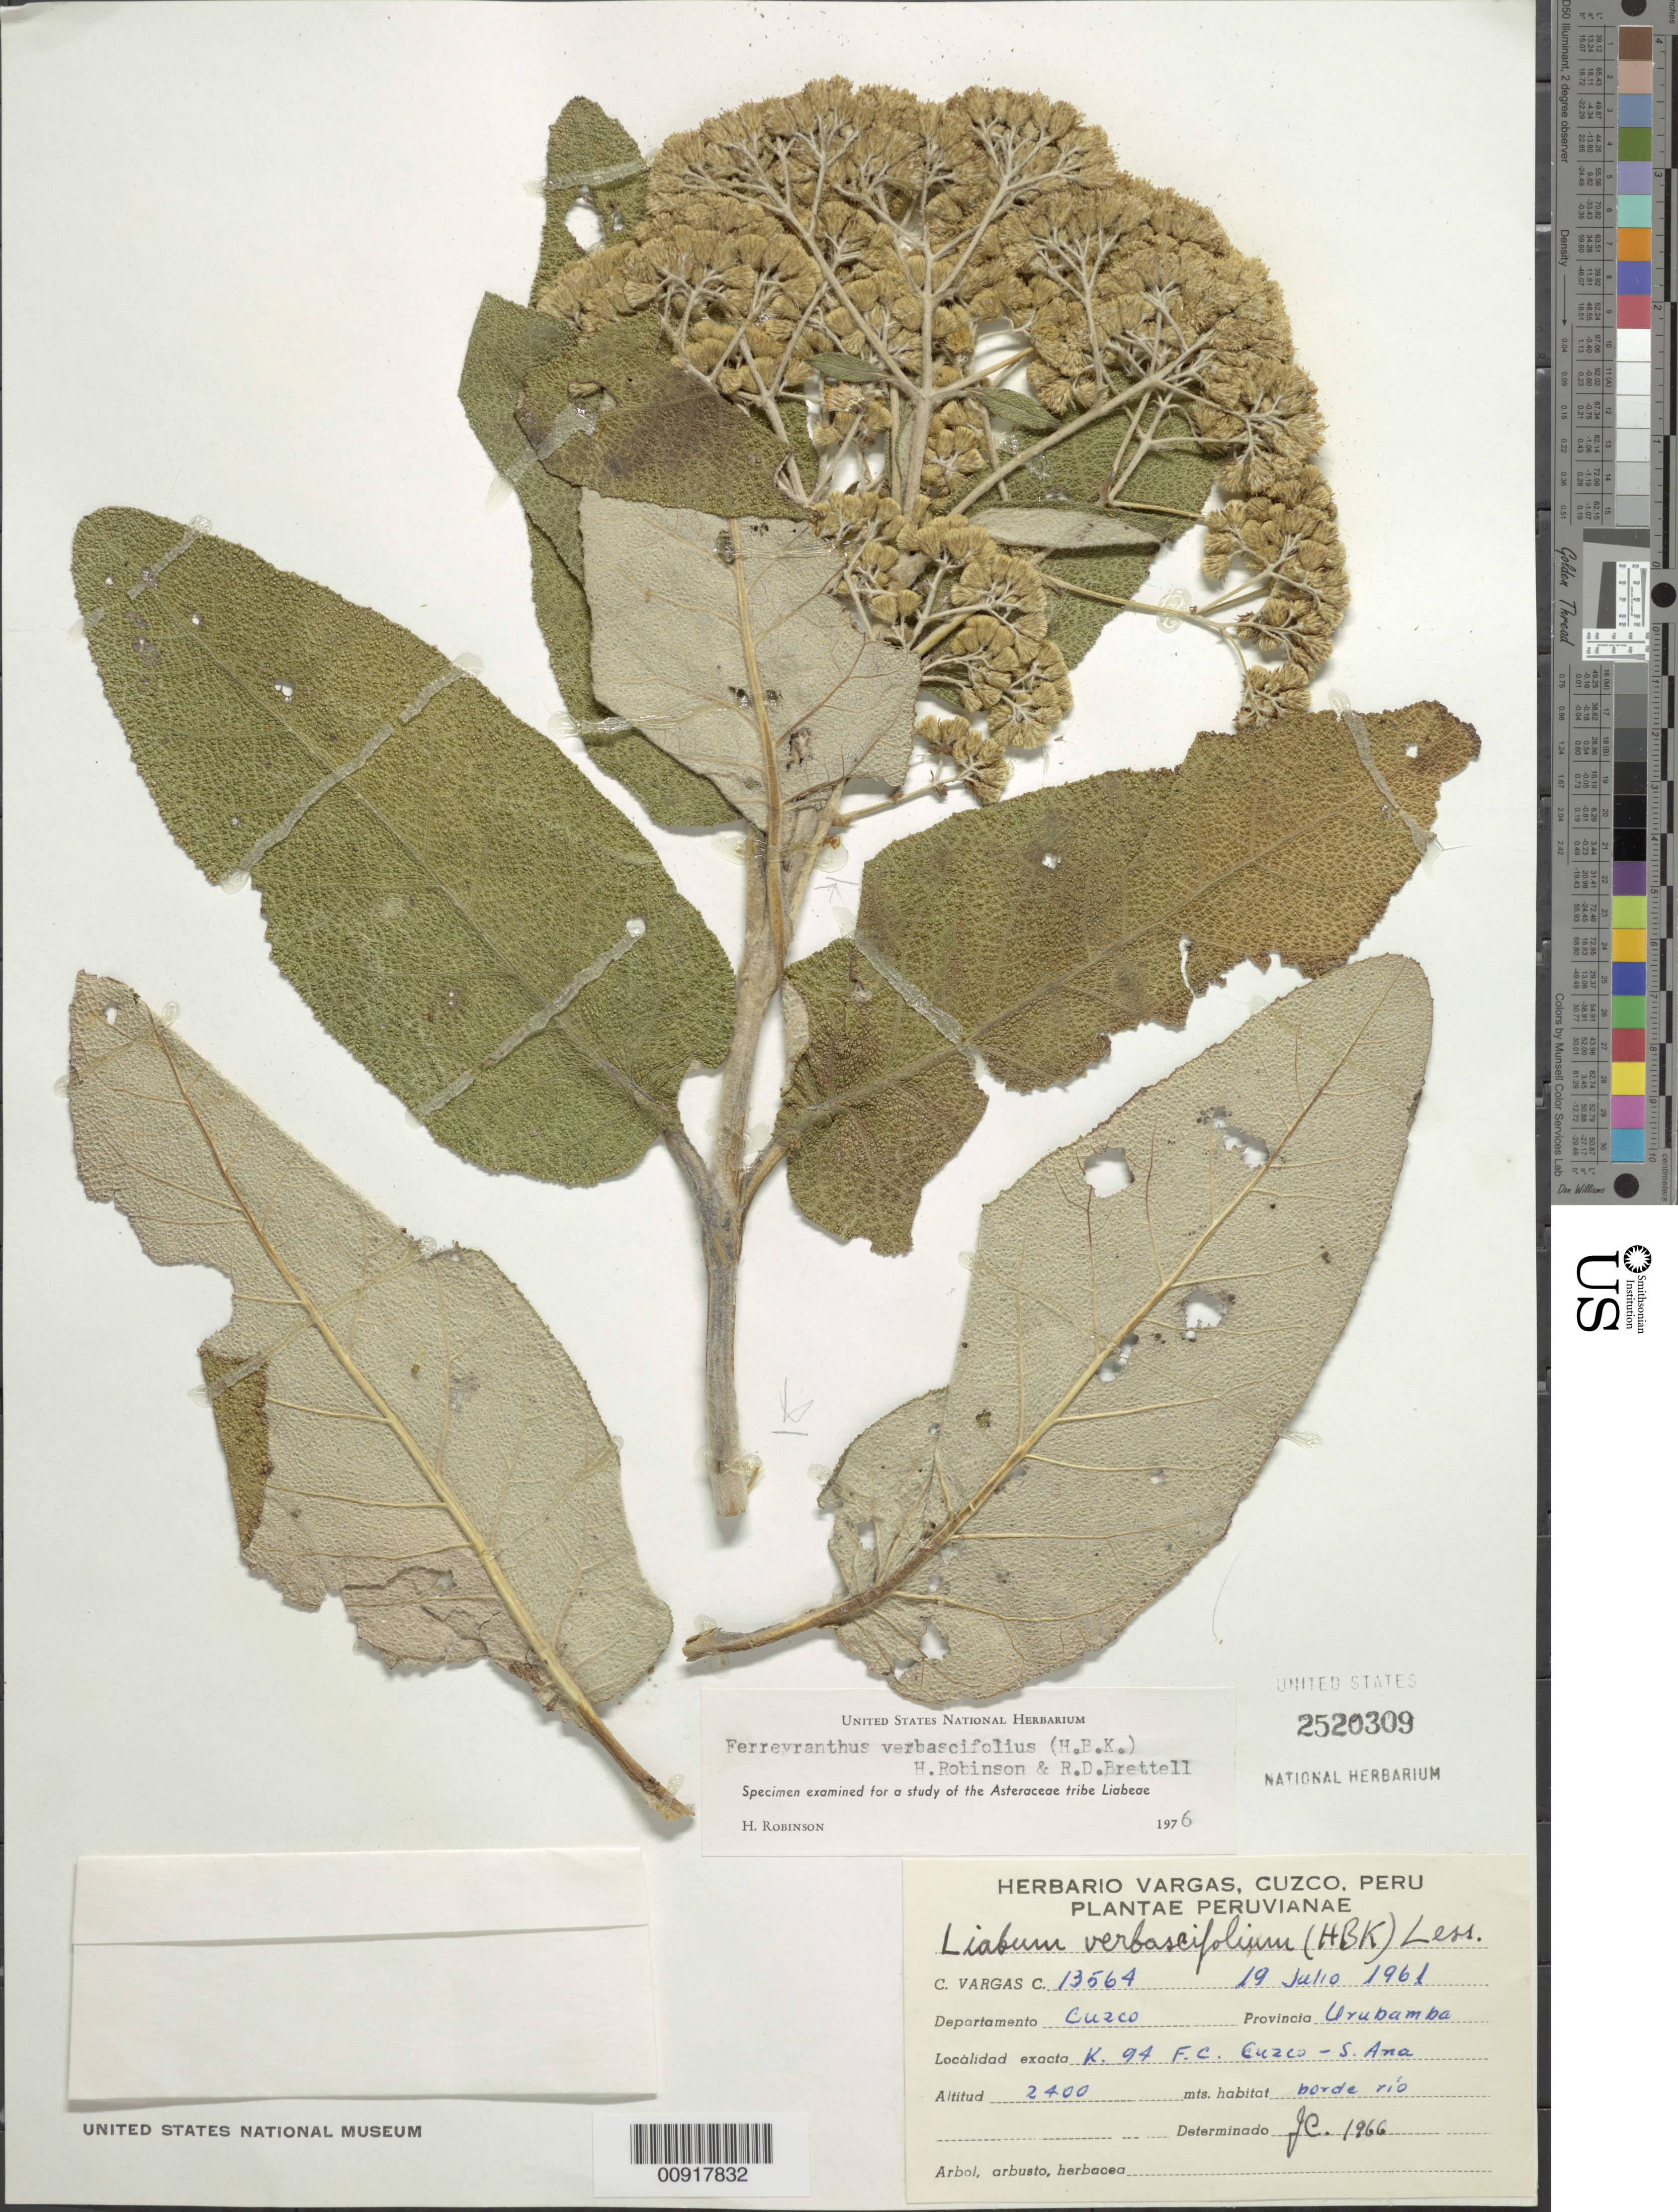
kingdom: Plantae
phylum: Tracheophyta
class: Magnoliopsida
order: Asterales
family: Asteraceae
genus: Ferreyranthus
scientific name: Ferreyranthus verbascifolius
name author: (Kunth) H. Rob. & Brettell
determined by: Robinson, Harold E., (US)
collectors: C. Vargas C.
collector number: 13564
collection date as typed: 19 July 1961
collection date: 1961-07-19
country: Peru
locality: Prov. Urubamba, Dpto. Cuzco, K 94 F.C. Cuzco-S. Ana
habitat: Borde río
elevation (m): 2400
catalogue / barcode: US 2520309